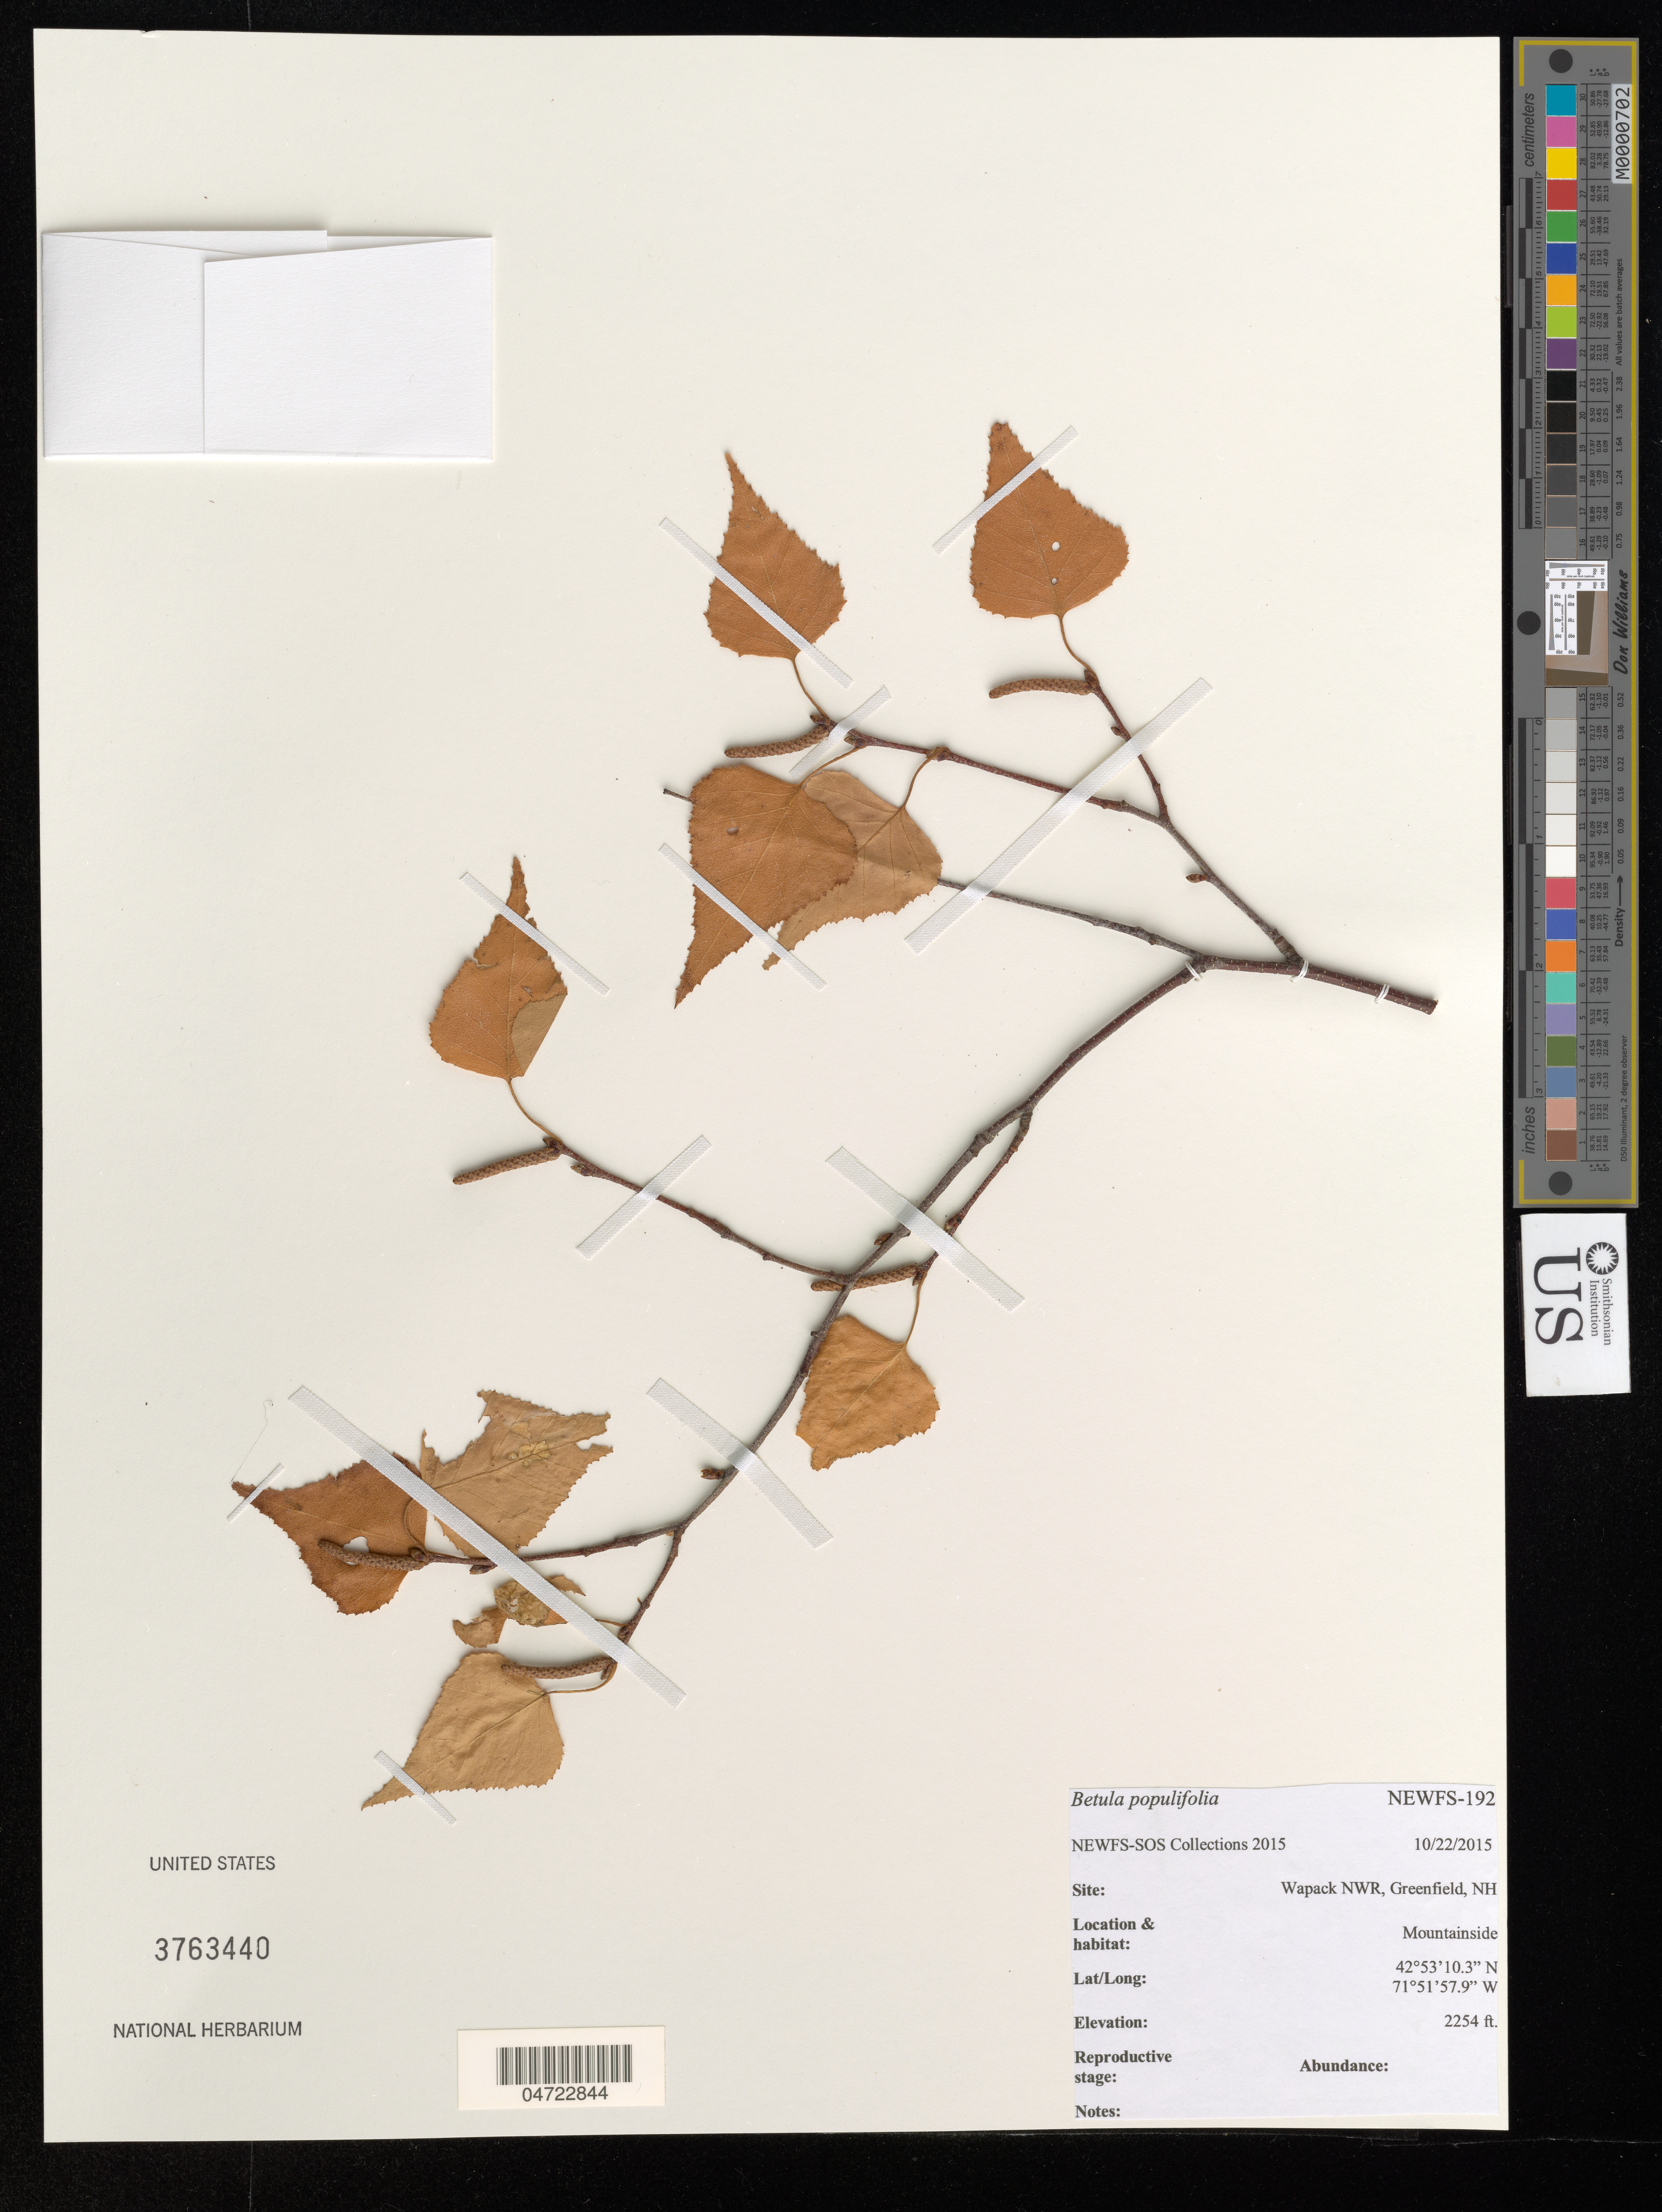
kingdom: Plantae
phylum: Tracheophyta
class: Magnoliopsida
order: Fagales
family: Betulaceae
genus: Betula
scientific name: Betula populifolia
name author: Marshall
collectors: NEWFS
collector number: NEWFS-192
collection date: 2015-10-22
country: United States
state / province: New Hampshire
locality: Wapack NWR, Greenfield.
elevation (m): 687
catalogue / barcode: US 3763440